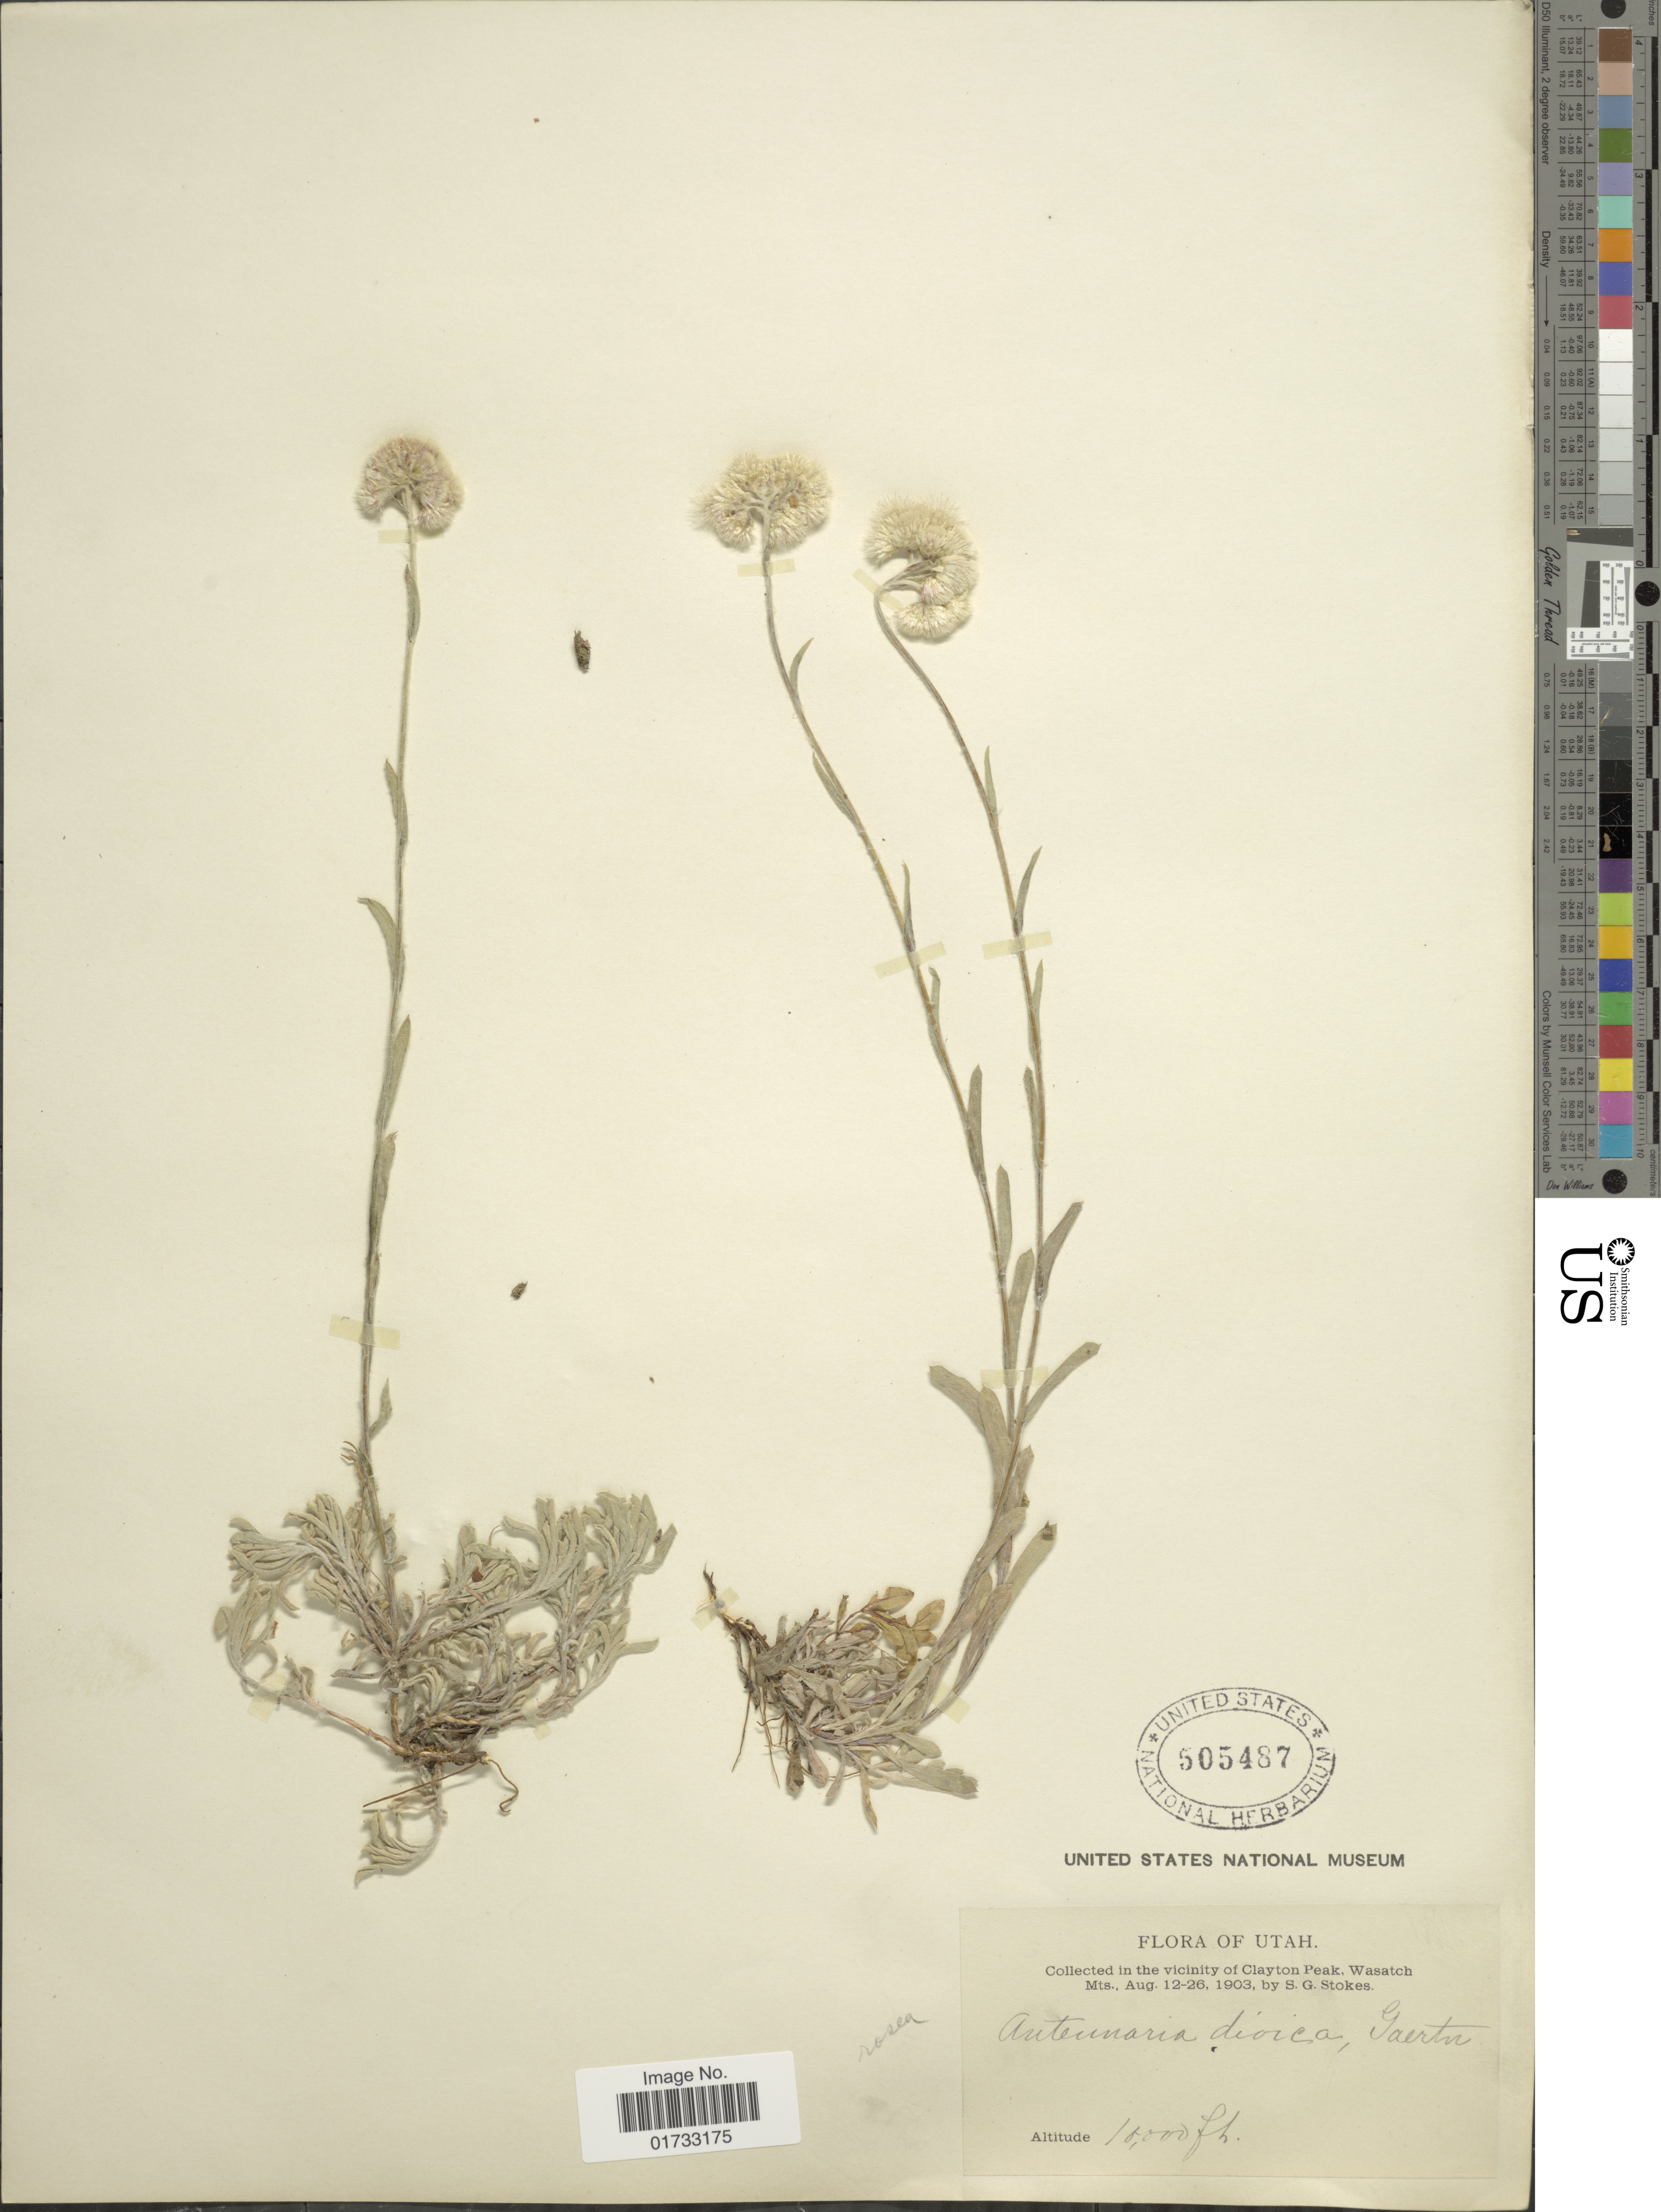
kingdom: Plantae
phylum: Tracheophyta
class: Magnoliopsida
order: Asterales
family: Asteraceae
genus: Antennaria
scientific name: Antennaria rosea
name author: Greene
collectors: S. G. Stokes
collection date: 1903-08-12/1903-08-26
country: United States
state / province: Utah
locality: Vicinity of clayton Peak, Wasatch Mts.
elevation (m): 3048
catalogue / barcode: US 505487